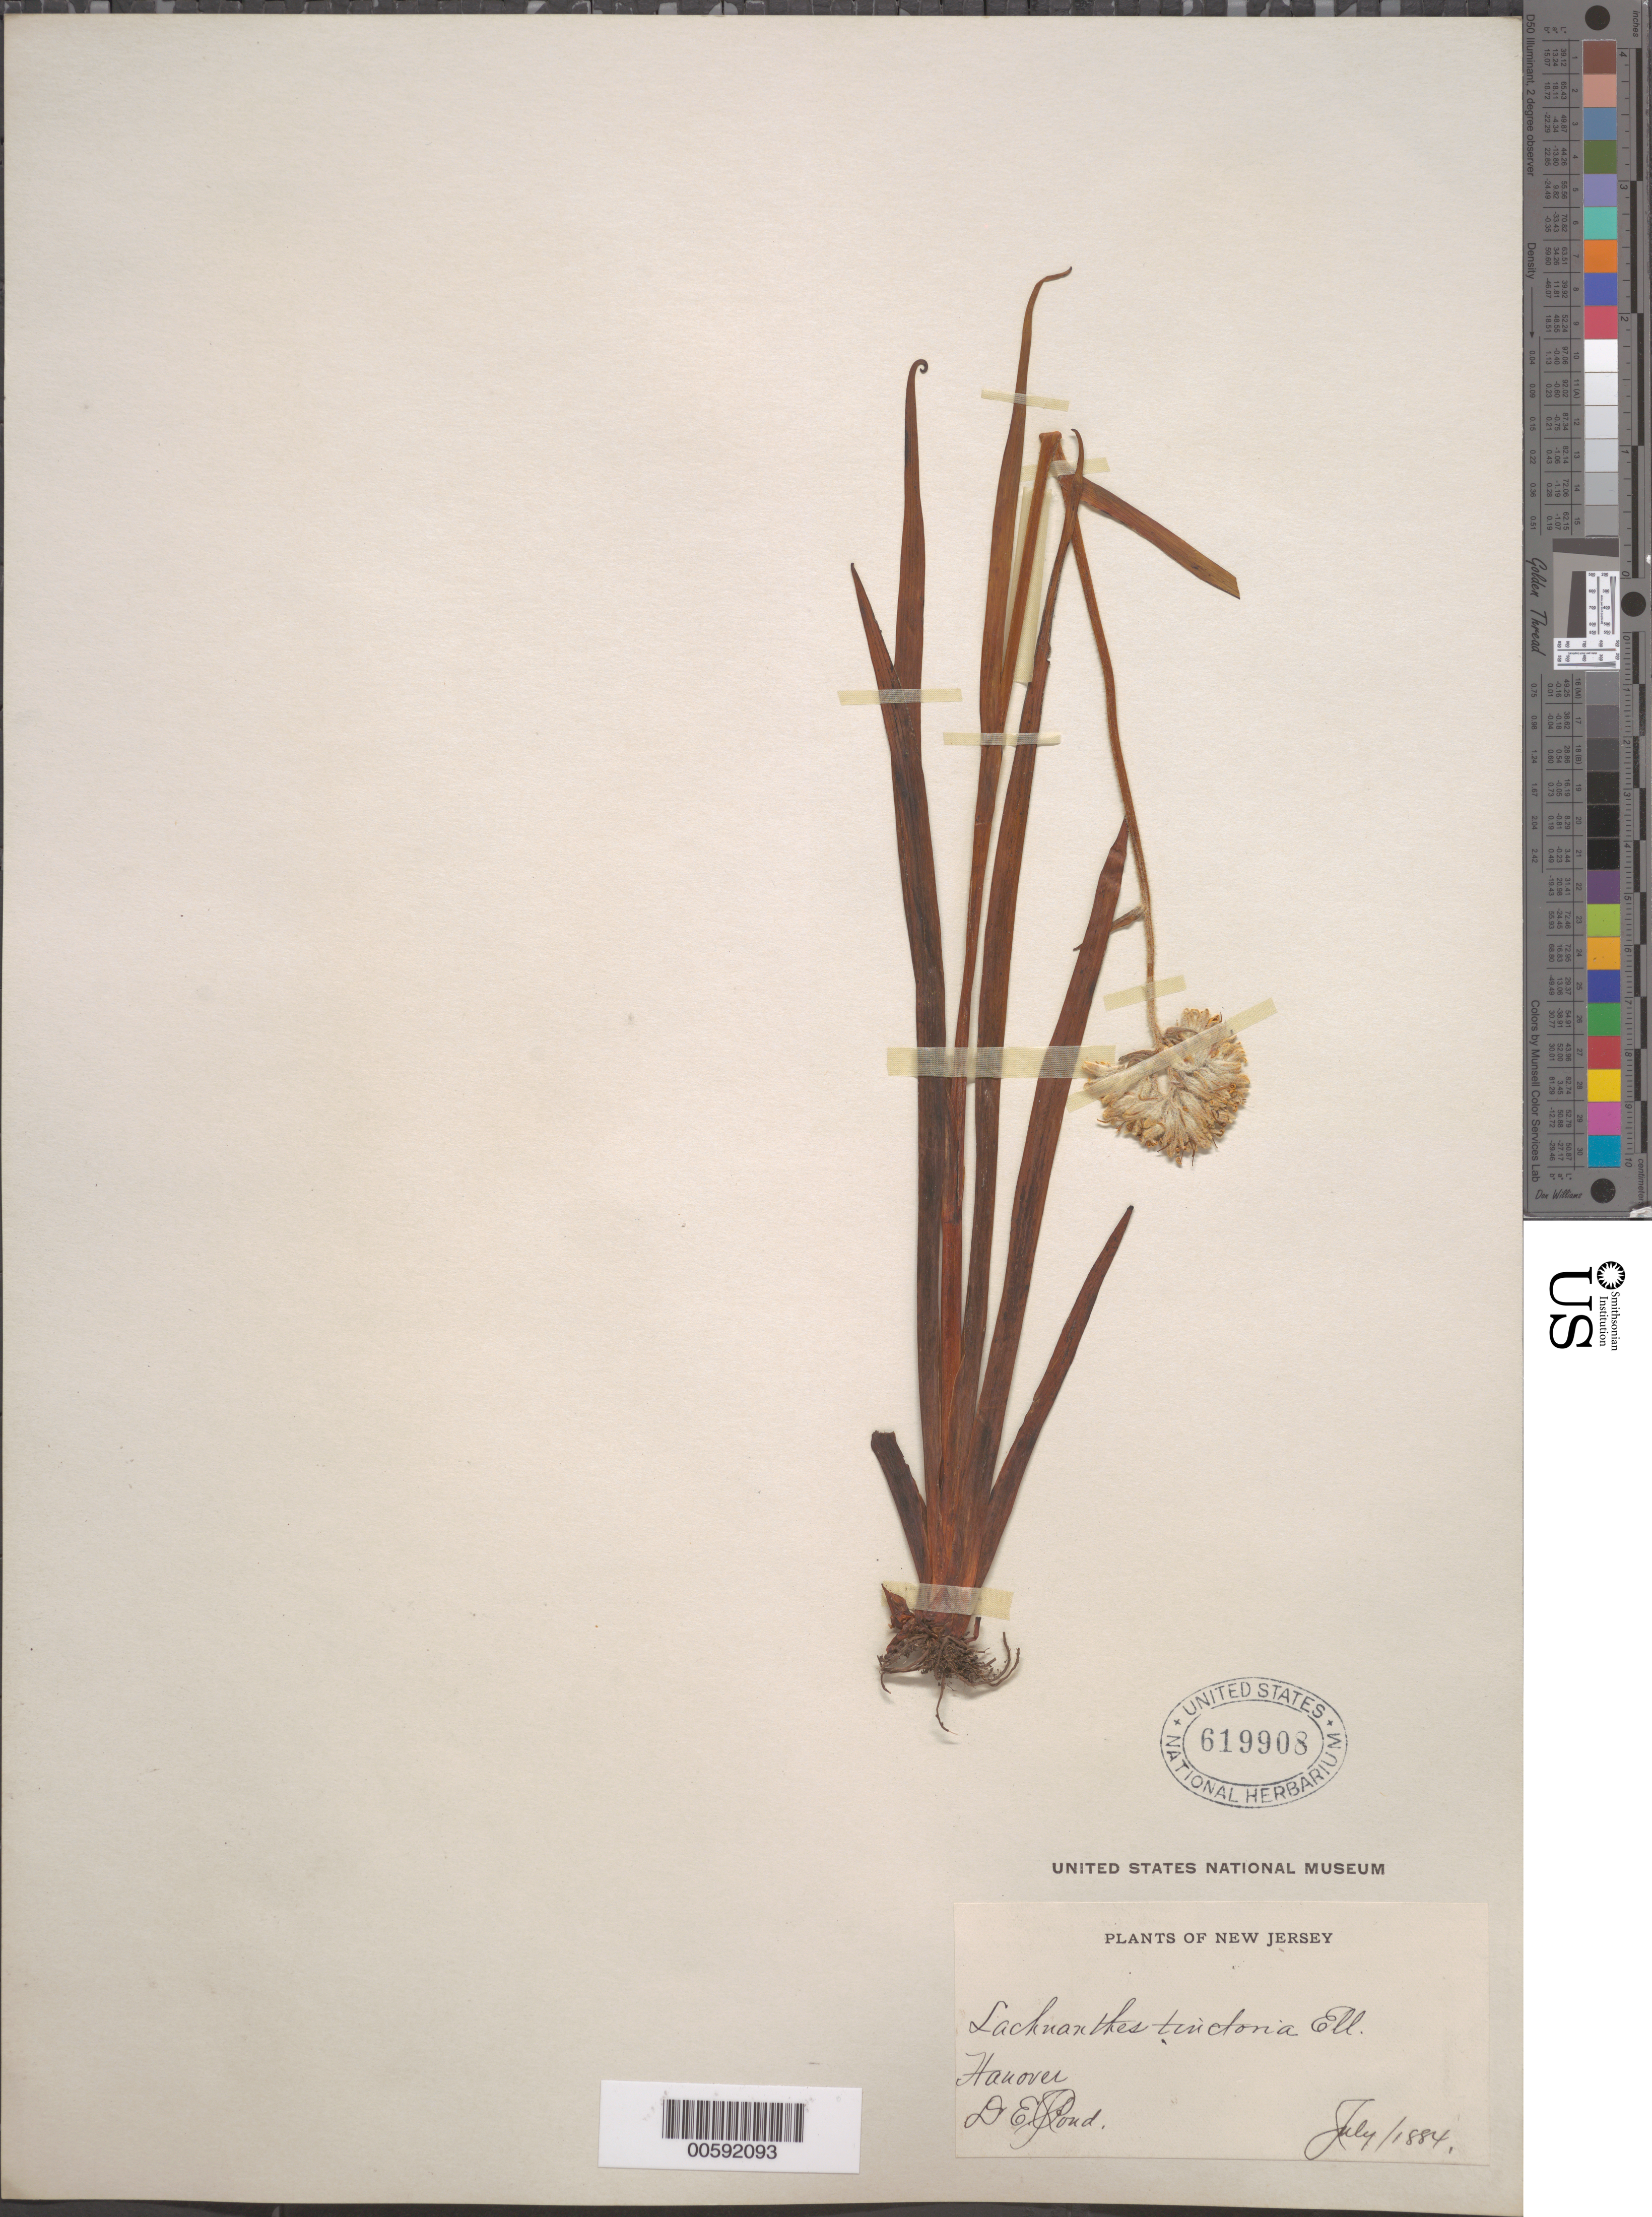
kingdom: Plantae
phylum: Tracheophyta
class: Liliopsida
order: Commelinales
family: Haemodoraceae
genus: Lachnanthes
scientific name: Lachnanthes tinctoria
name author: (Walter ex J.F. Gmel.) Elliott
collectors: D. Pond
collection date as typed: Jul 1884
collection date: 1884-07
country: United States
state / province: New Jersey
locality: Hanover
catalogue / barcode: US 619908